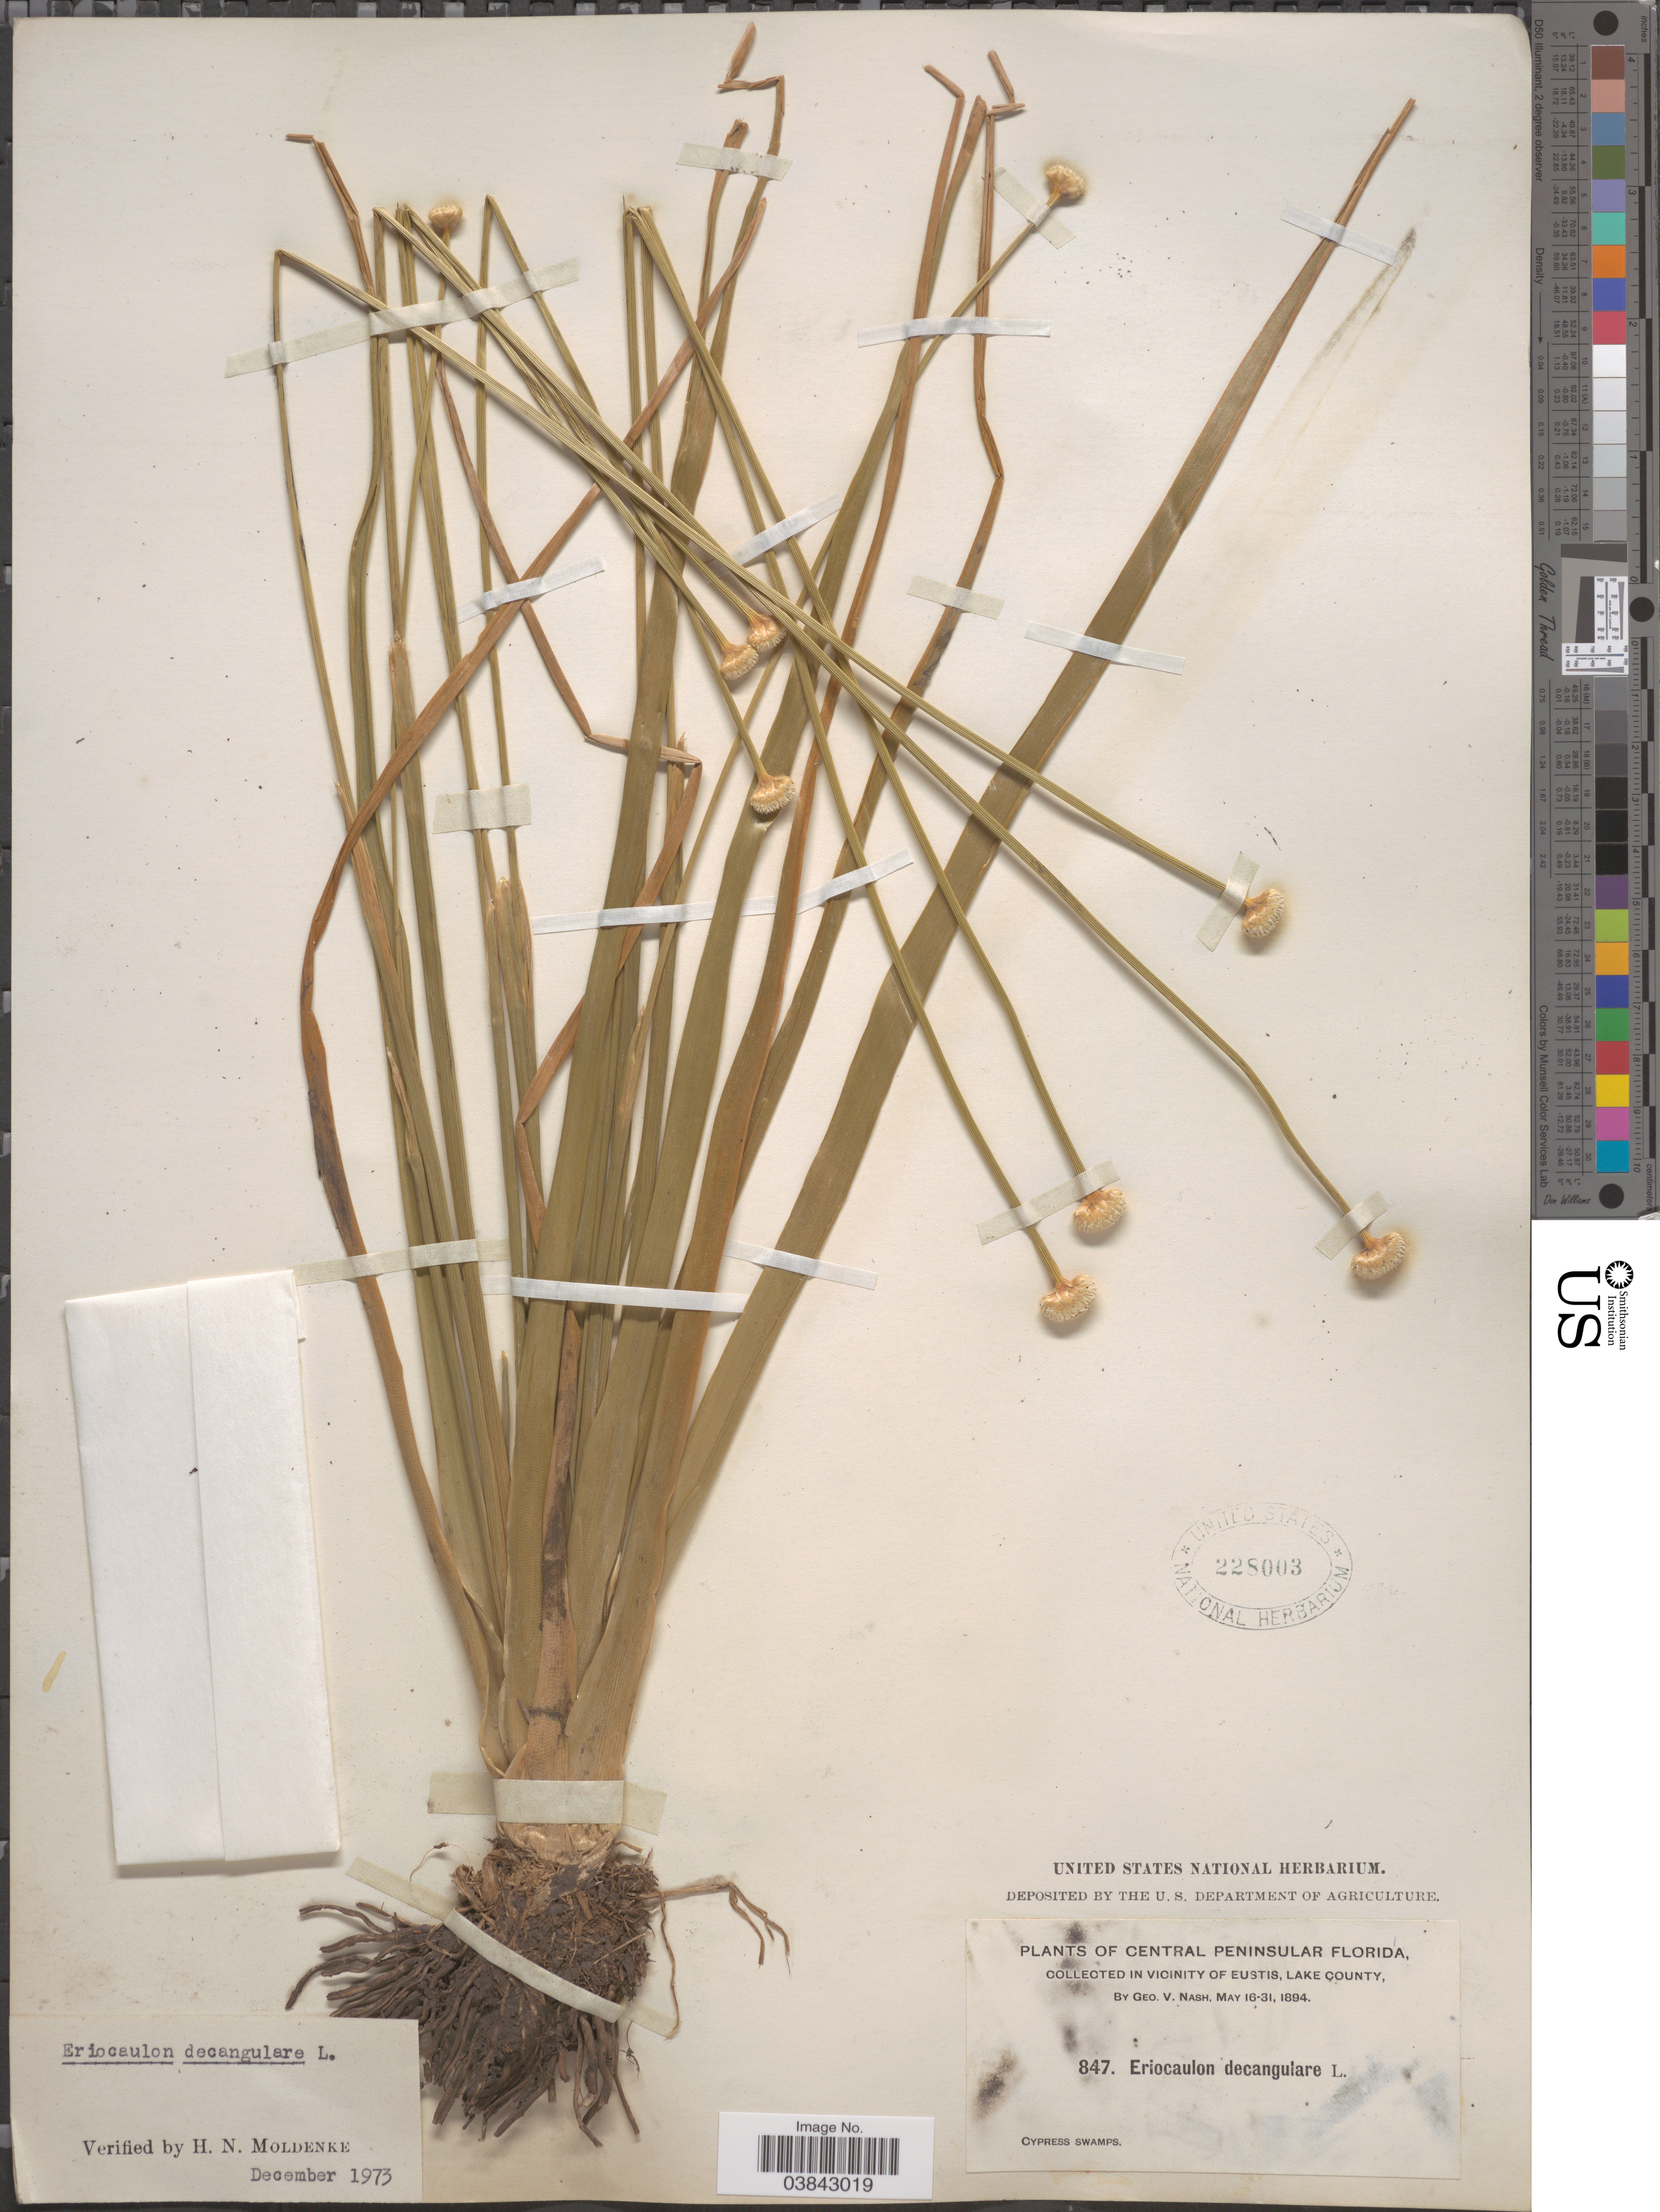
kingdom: Plantae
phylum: Tracheophyta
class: Liliopsida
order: Poales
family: Eriocaulaceae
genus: Eriocaulon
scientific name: Eriocaulon decangulare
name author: L.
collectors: G. V. Nash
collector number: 847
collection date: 1894-05-16/1894-05-31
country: United States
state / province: Florida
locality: Central Peninsular Florida. In Vicinity of Eustis, Lake County.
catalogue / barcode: US 228003